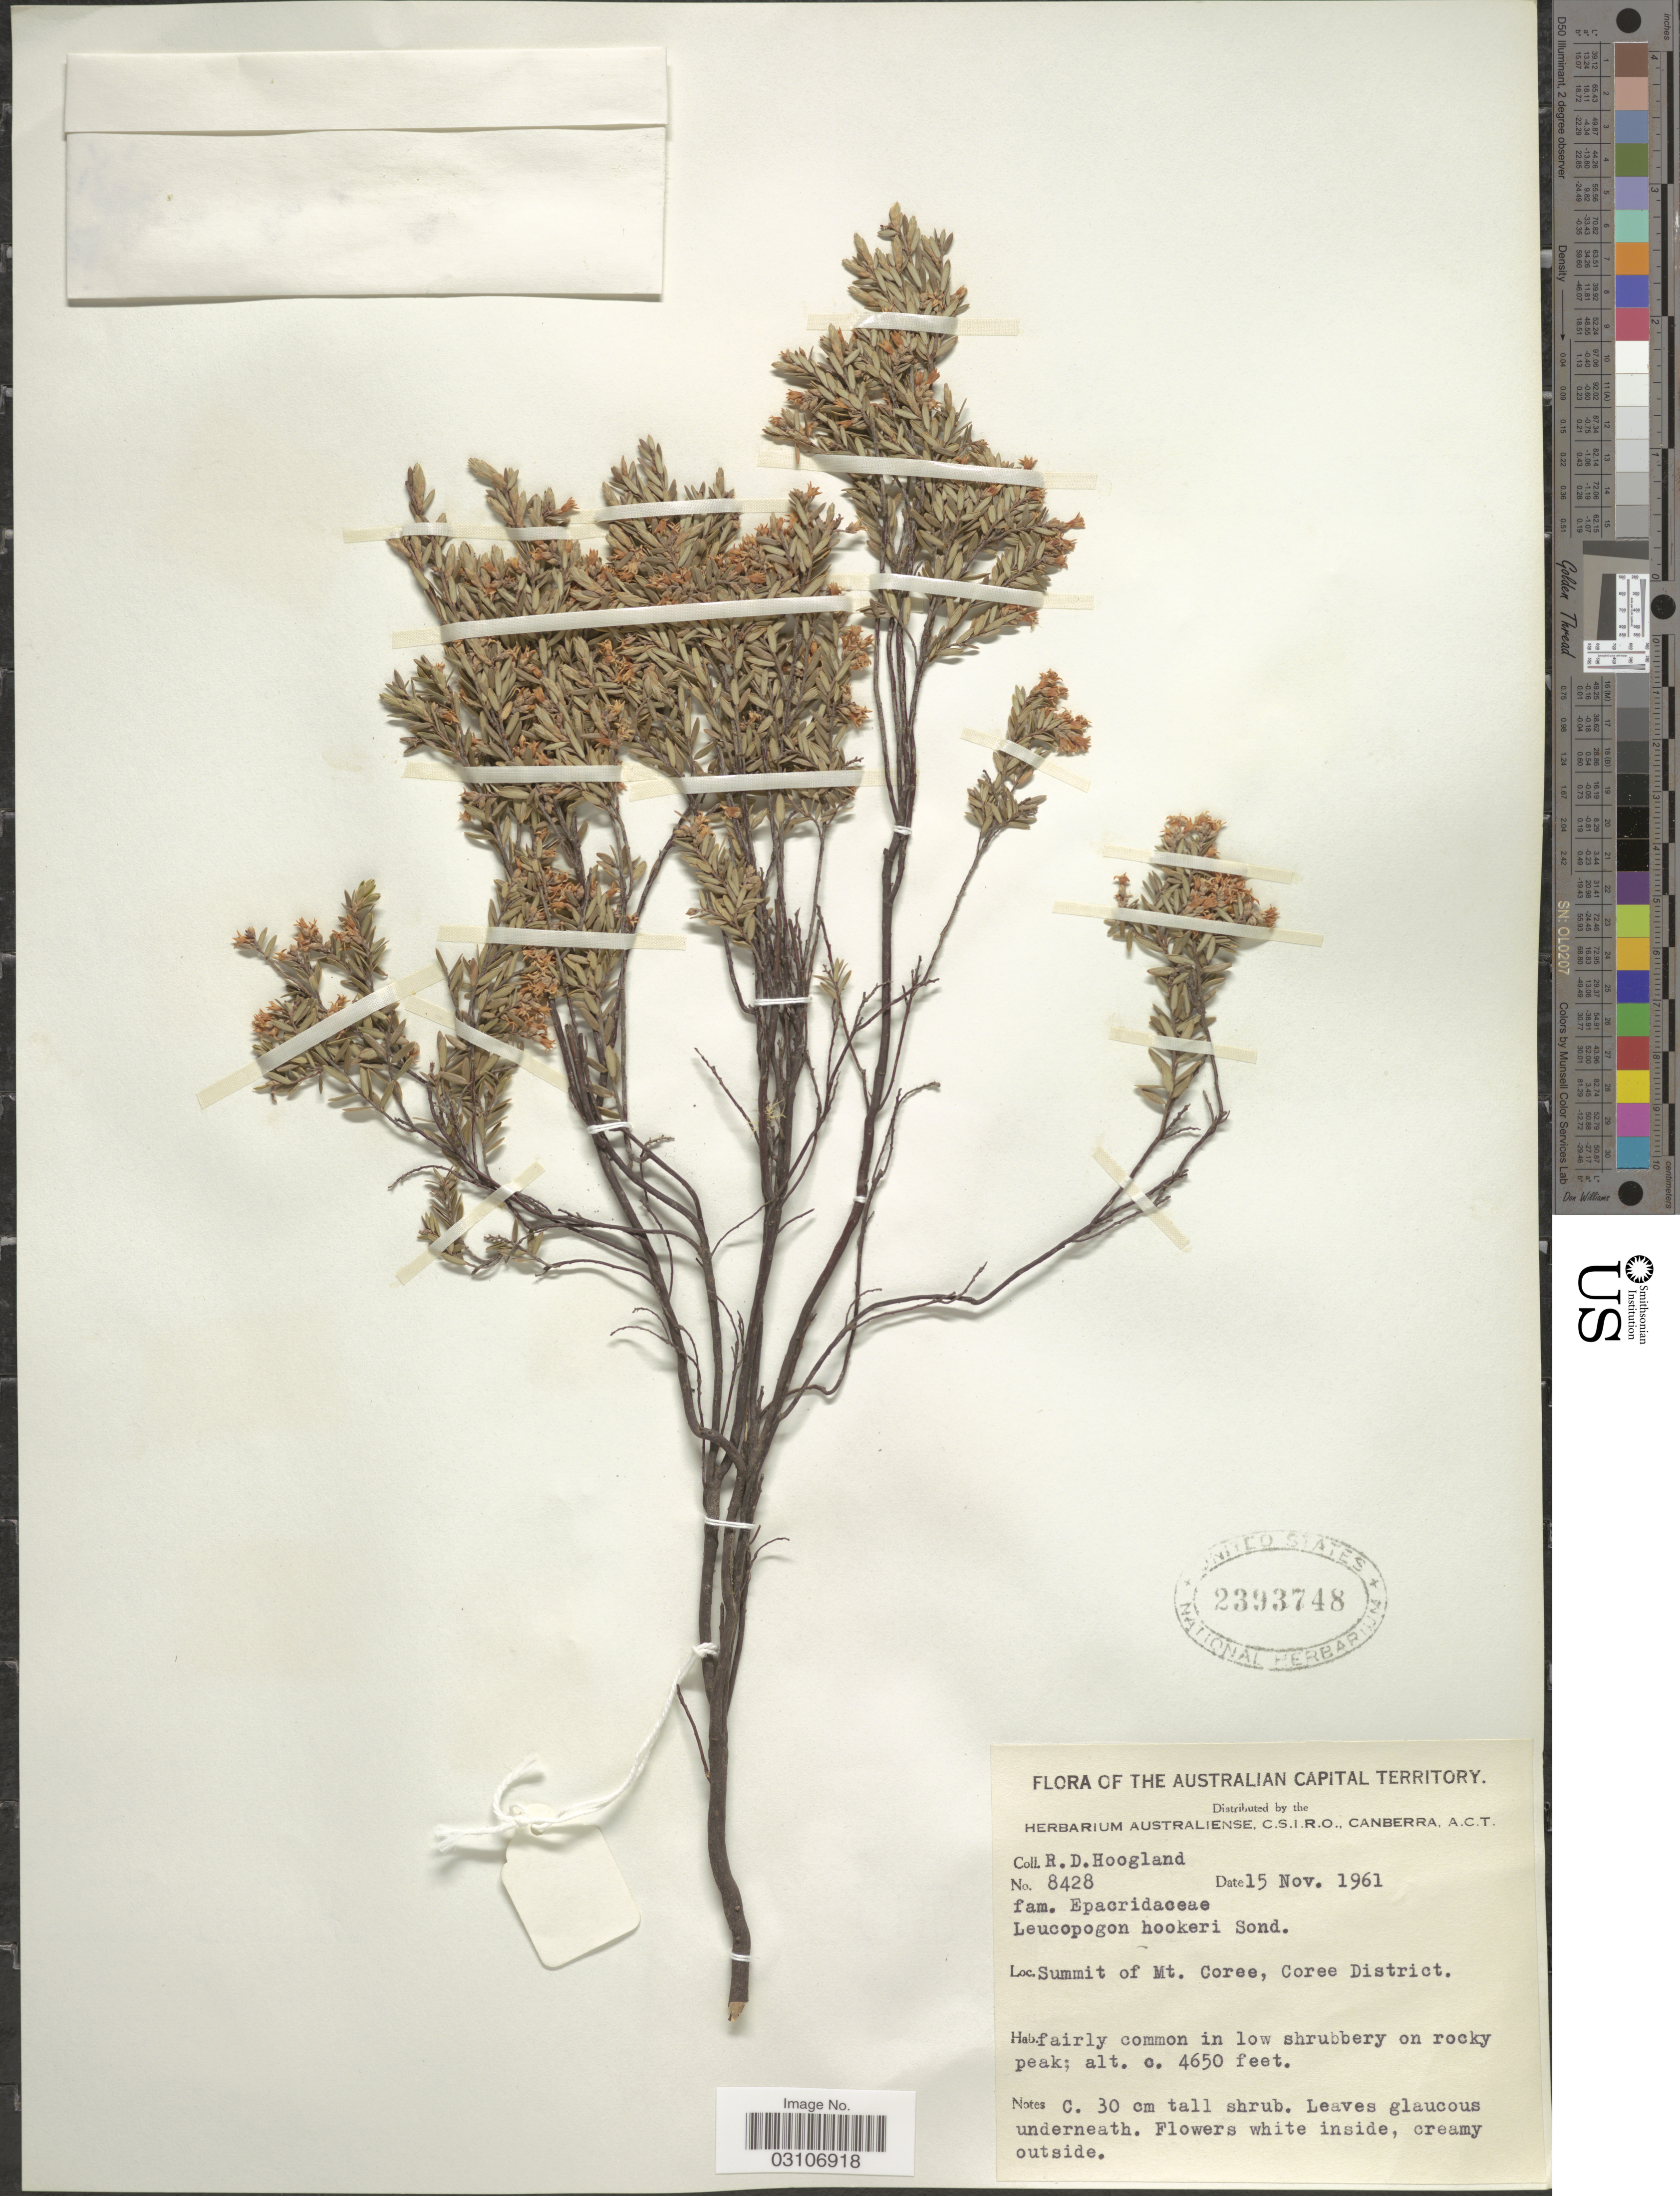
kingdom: Plantae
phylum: Tracheophyta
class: Magnoliopsida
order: Ericales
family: Ericaceae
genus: Leucopogon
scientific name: Leucopogon hookeri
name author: Sond.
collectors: R. D. Hoogland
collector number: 8428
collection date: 1961-11-15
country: Australia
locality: Australian Capital Territory. Summit of Mt. Coree, Coree District.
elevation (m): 1417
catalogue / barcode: US 2393748